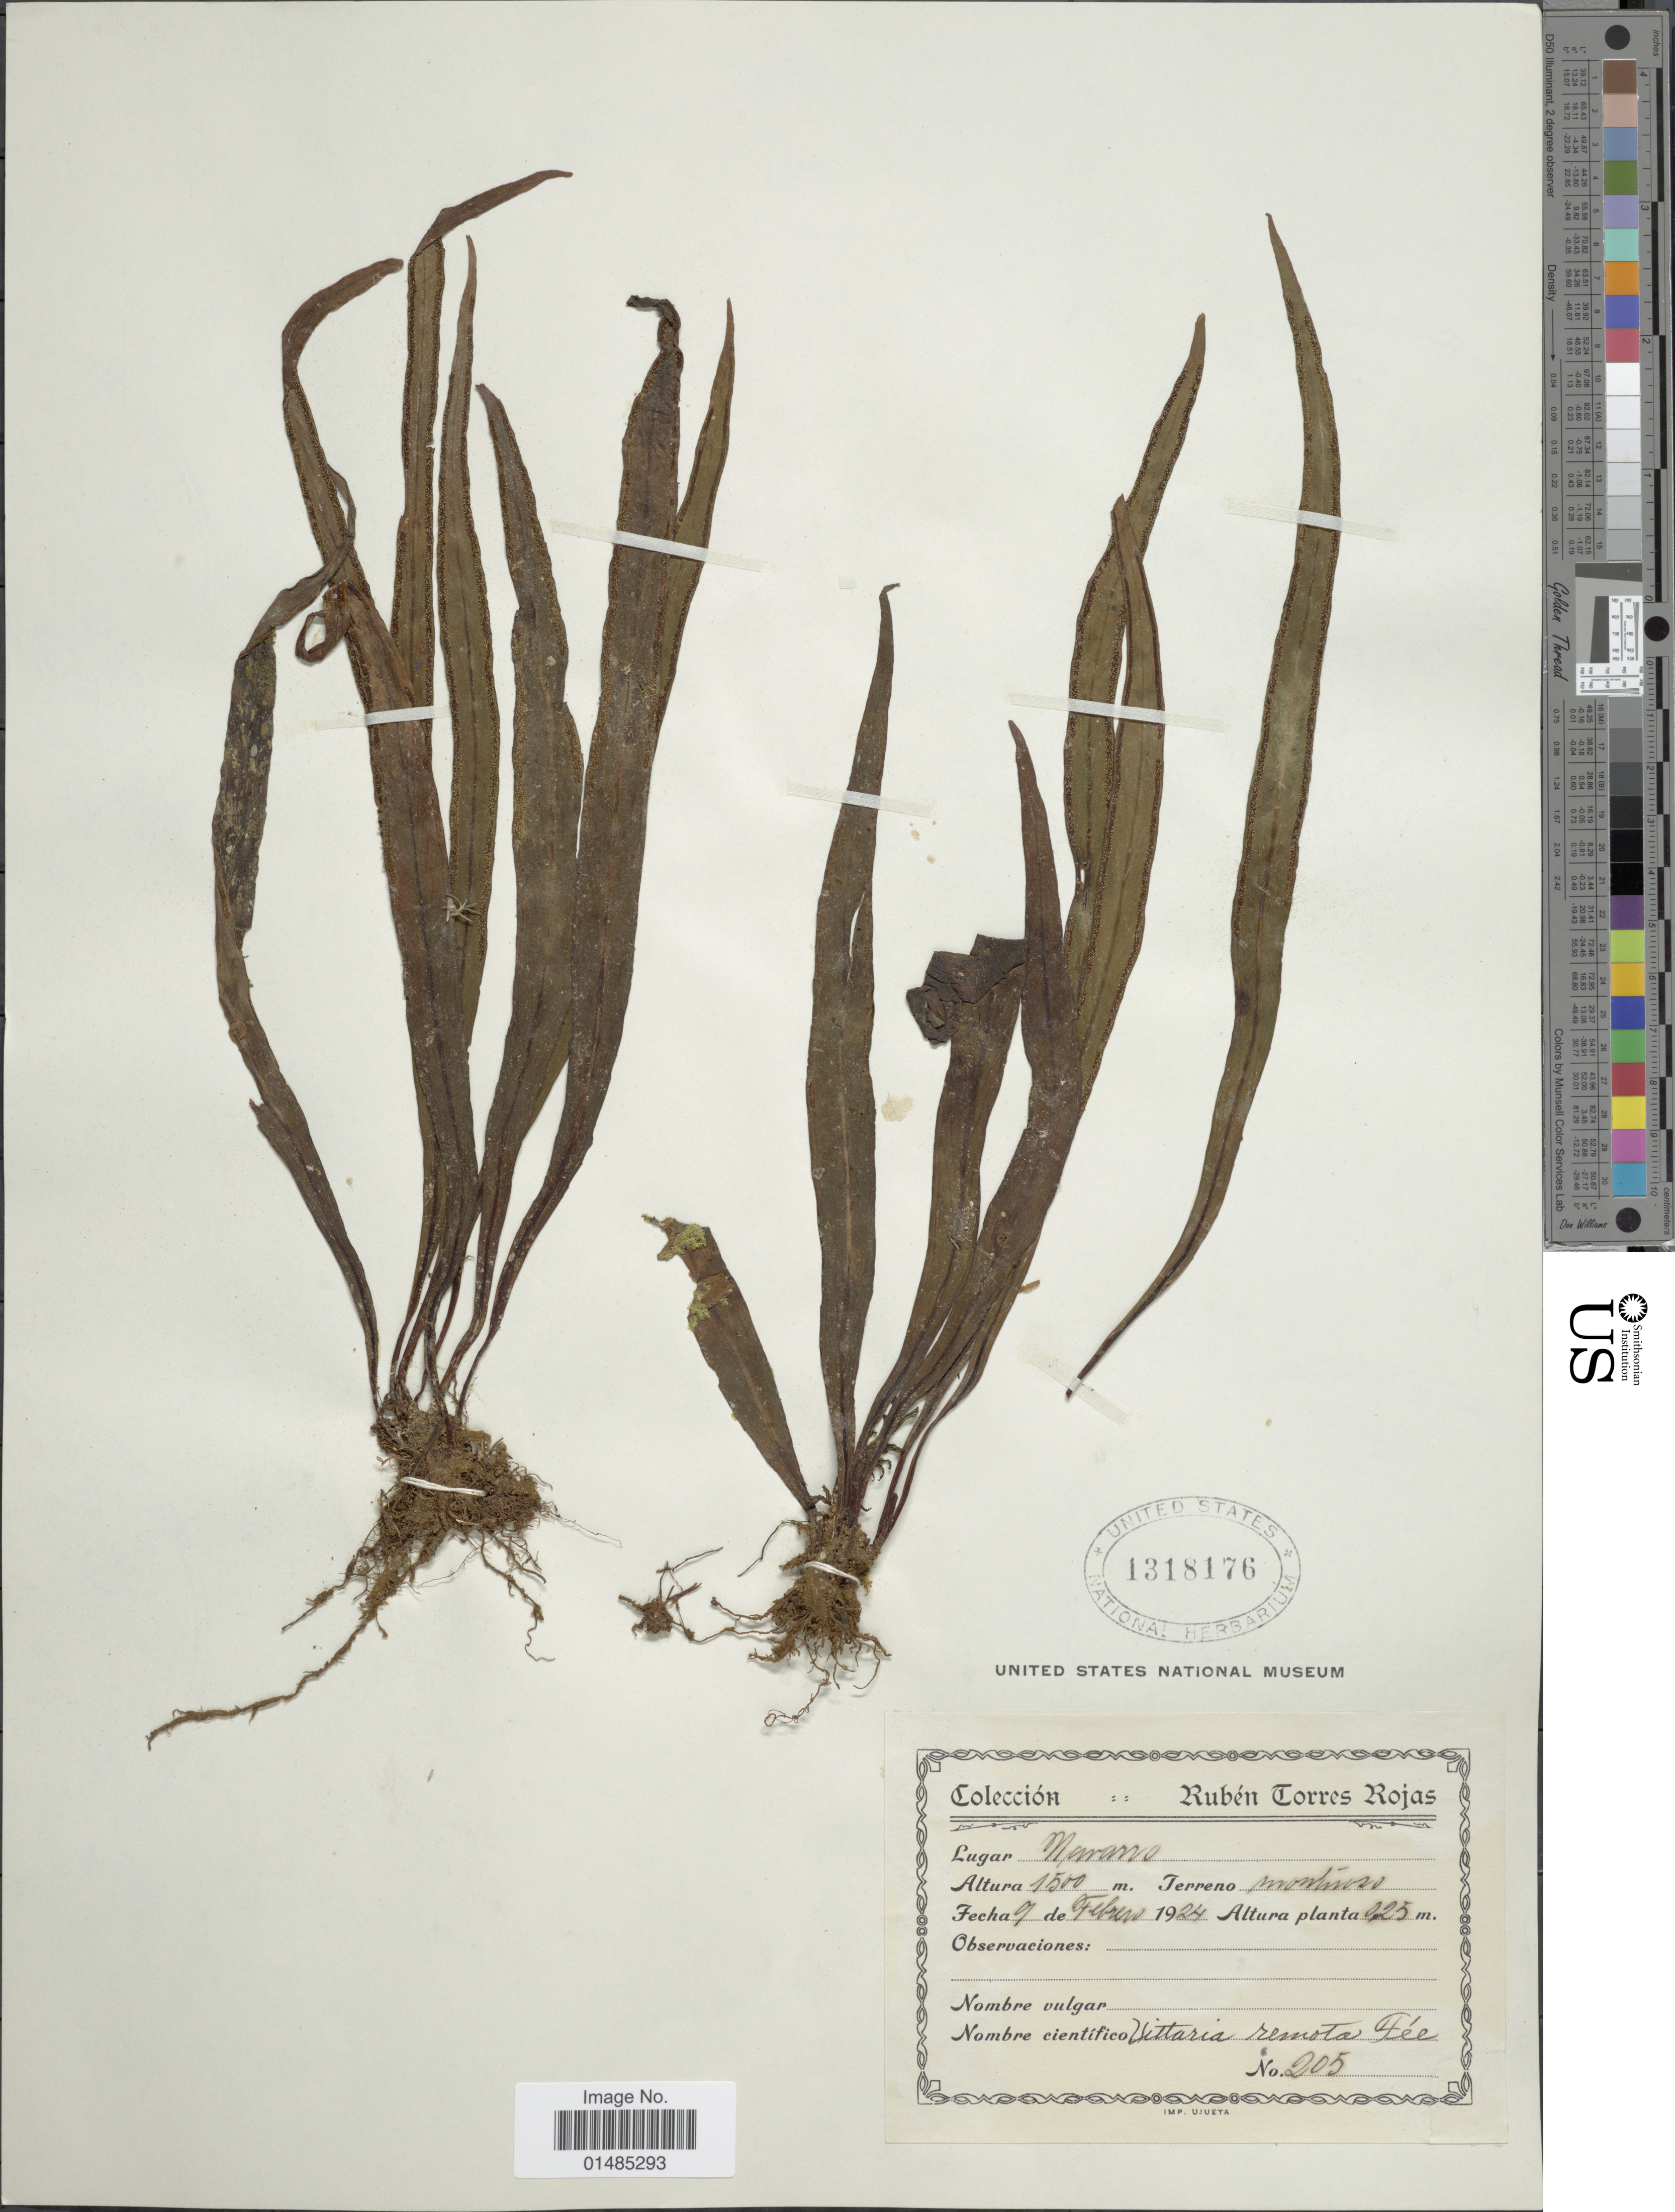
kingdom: Plantae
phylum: Tracheophyta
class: Polypodiopsida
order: Polypodiales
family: Pteridaceae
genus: Radiovittaria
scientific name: Radiovittaria remota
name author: (Fée) E.H. Crane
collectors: R. Torres Rojas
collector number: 205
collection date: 1924-02-09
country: Spain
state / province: Principado de Asturias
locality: Navarro.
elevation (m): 1500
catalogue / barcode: US 1318176